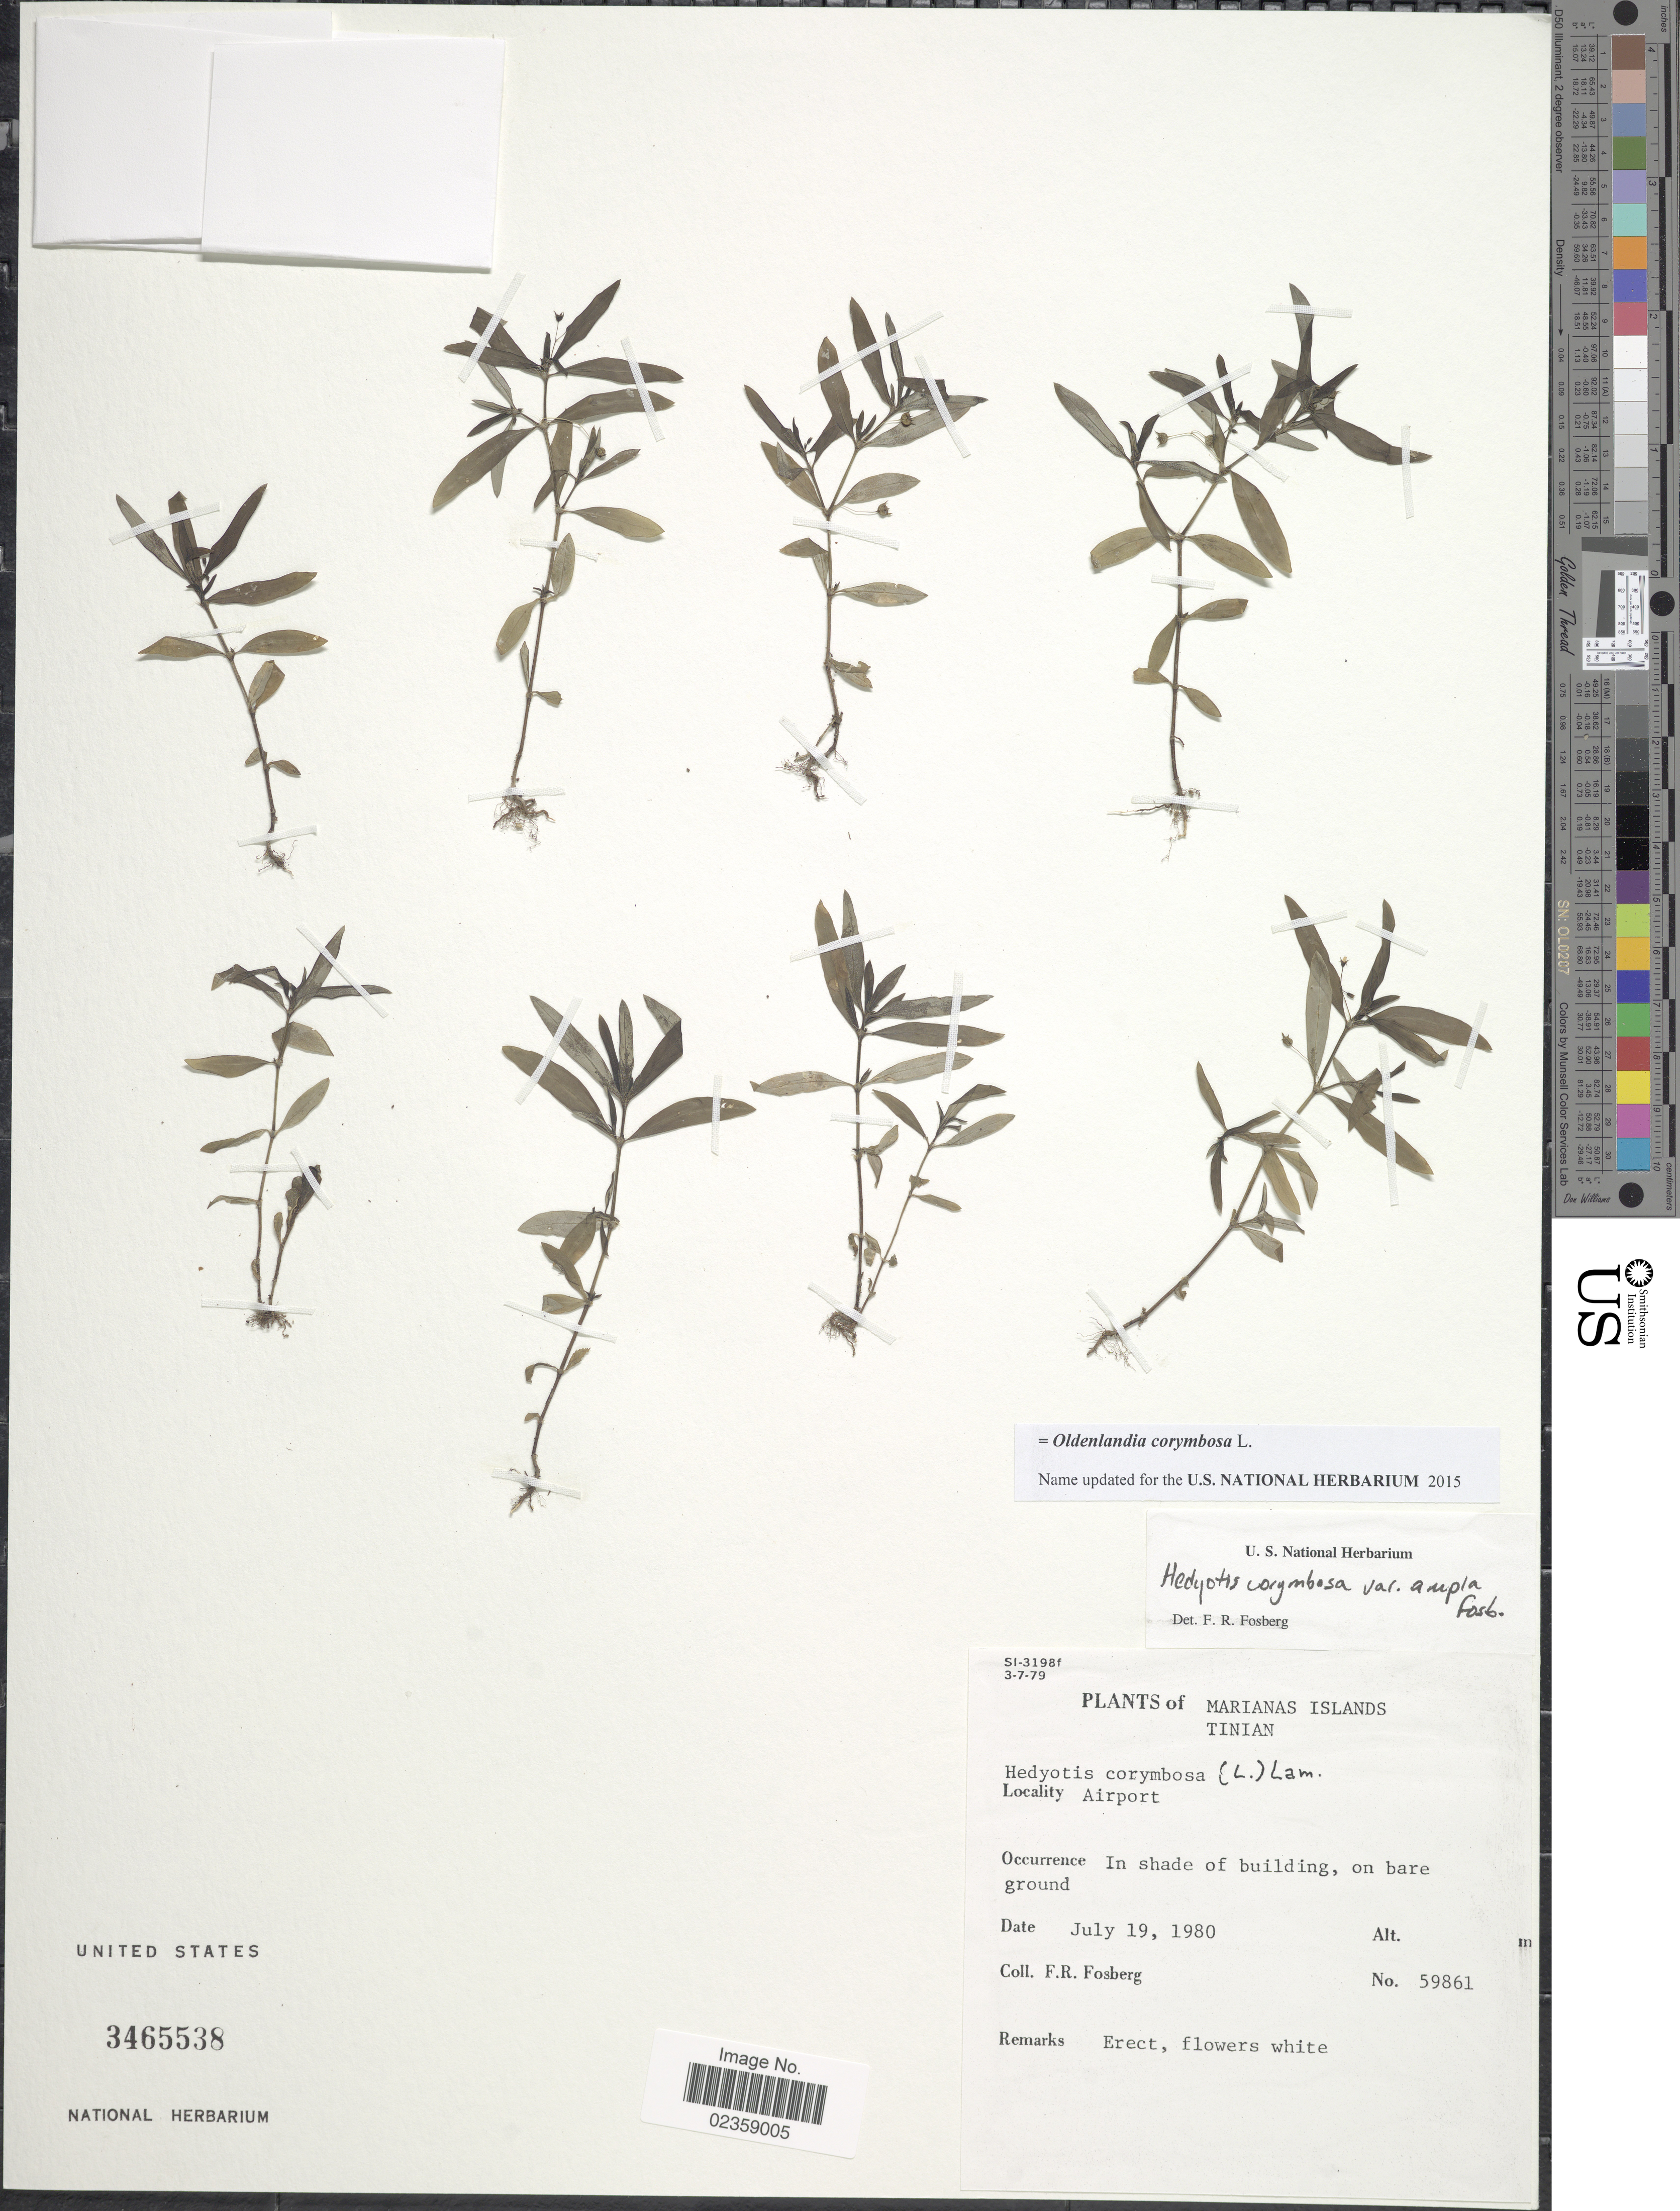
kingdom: Plantae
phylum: Tracheophyta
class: Magnoliopsida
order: Gentianales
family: Rubiaceae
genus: Oldenlandia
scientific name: Oldenlandia corymbosa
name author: L.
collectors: F. R. Fosberg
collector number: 59861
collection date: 1980-07-19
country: Northern Mariana Islands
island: Tinian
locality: Tinian. Airport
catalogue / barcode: US 3465538